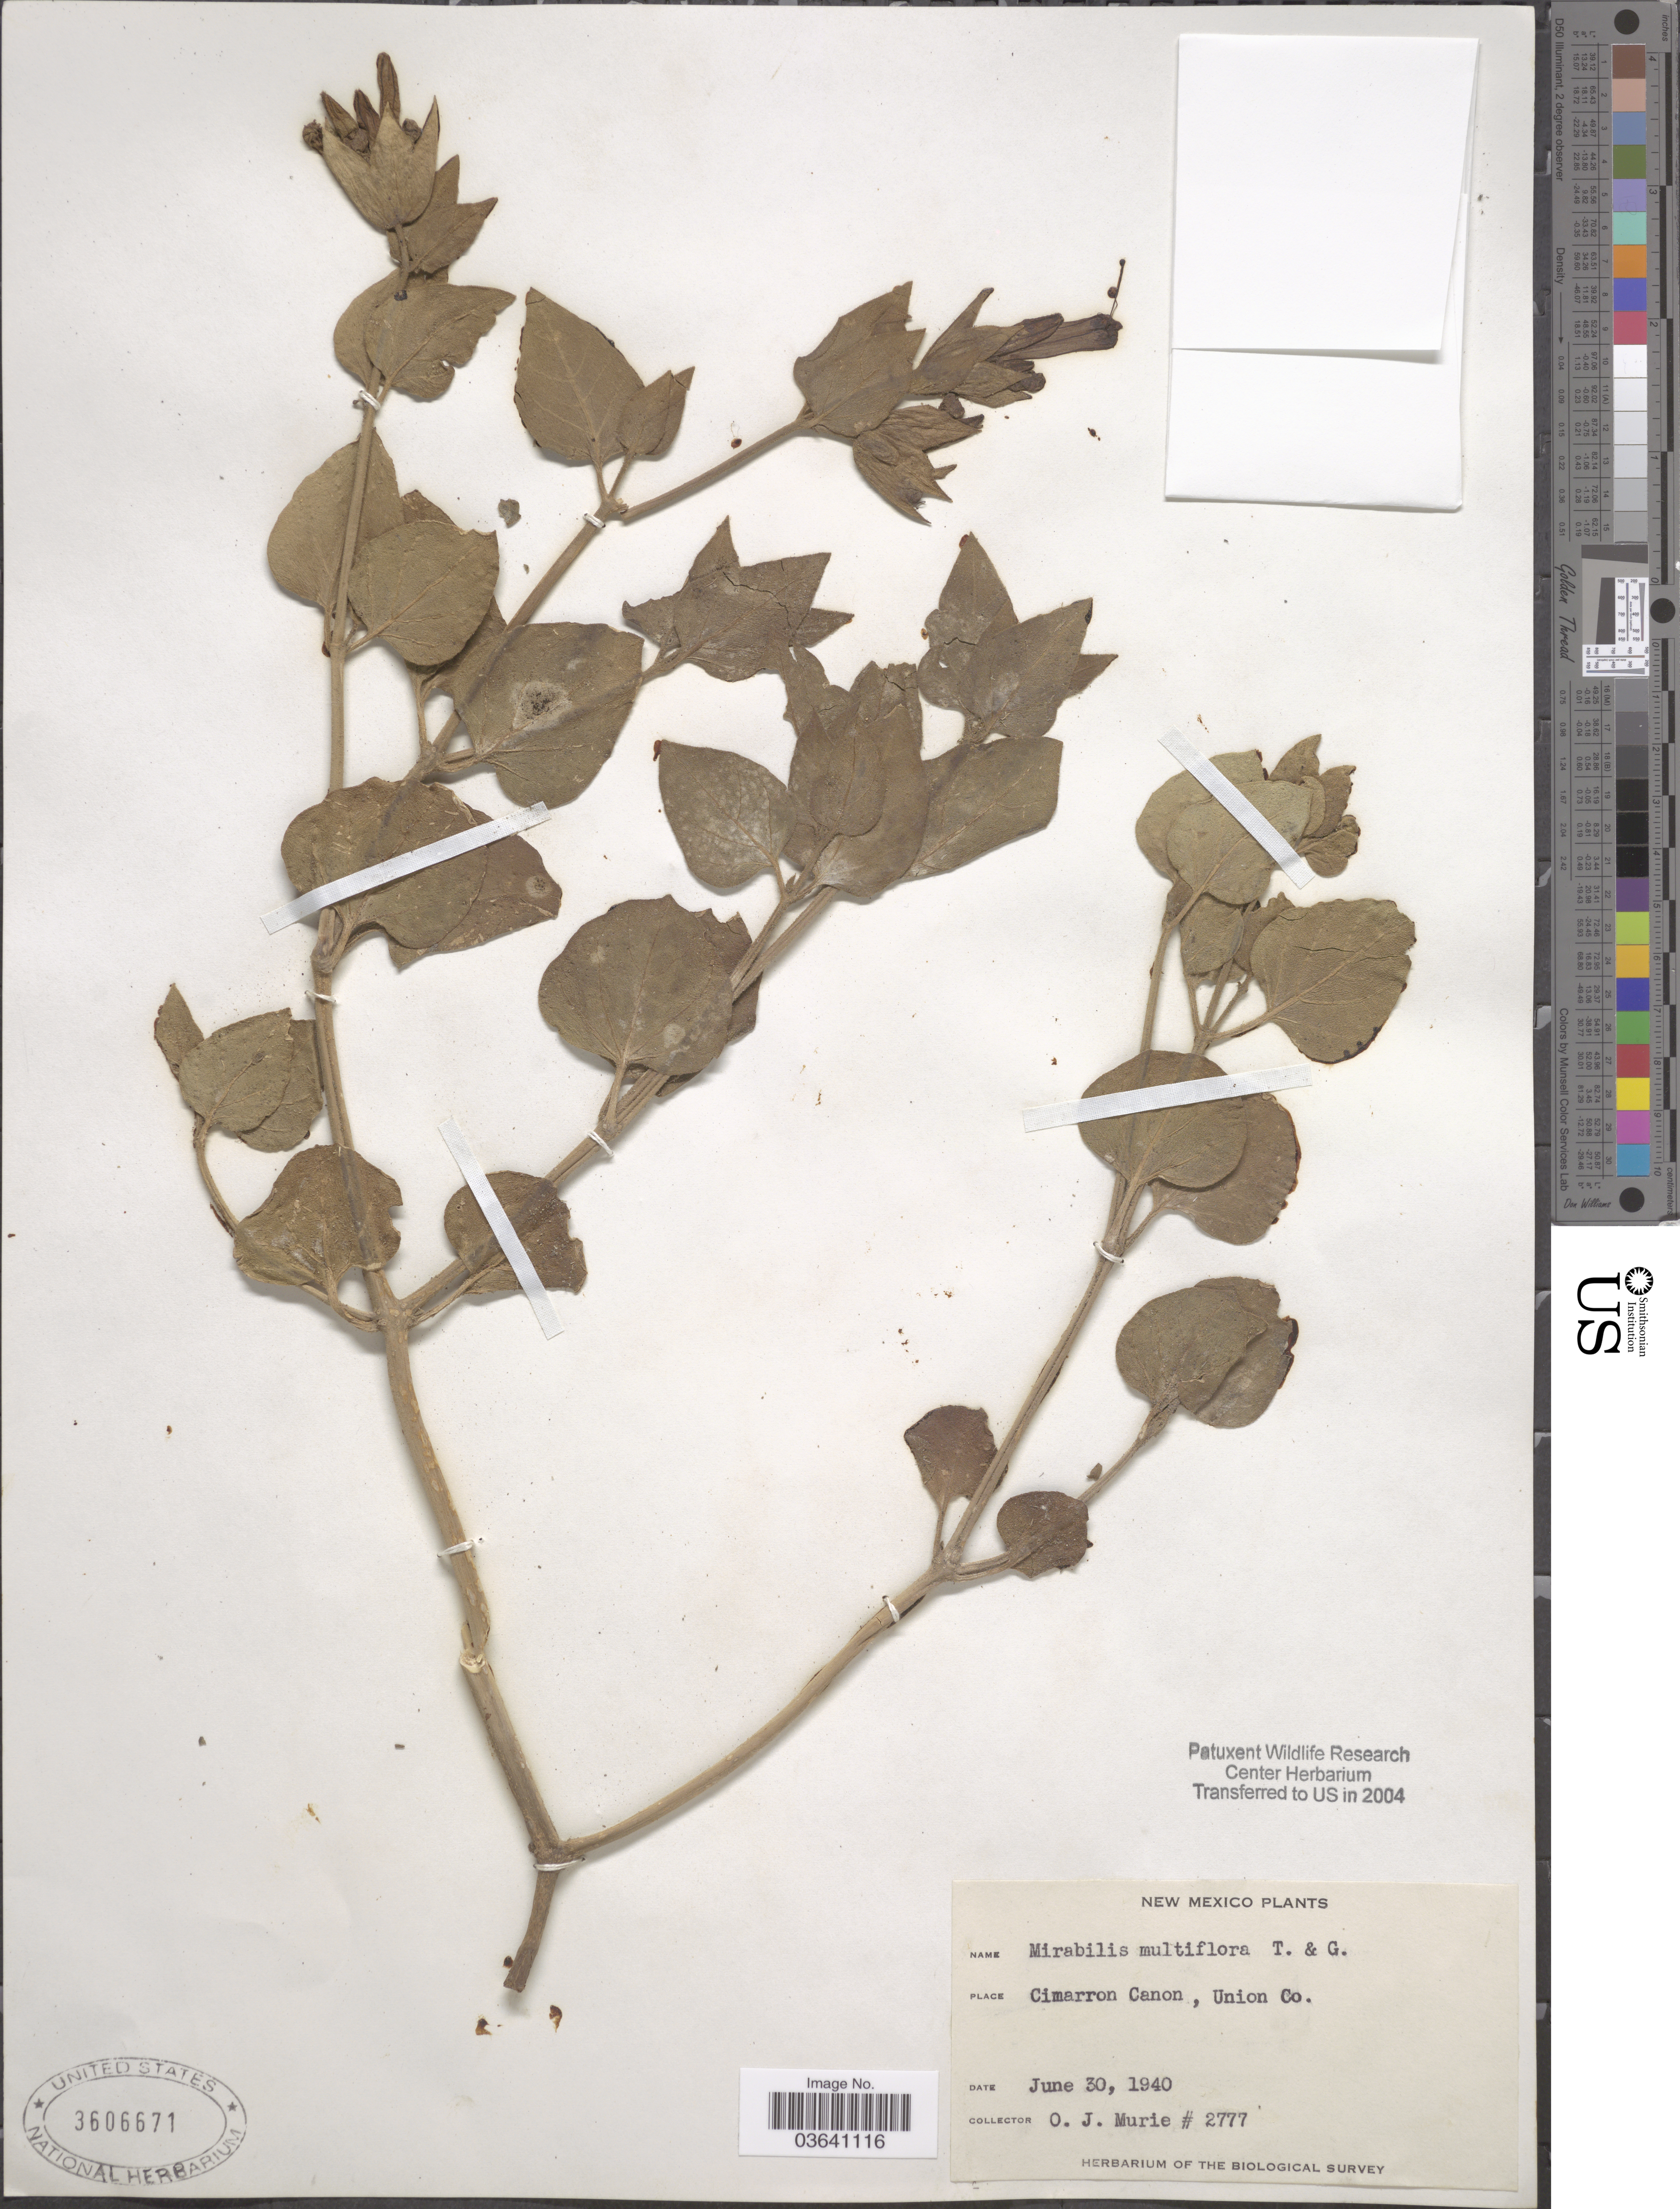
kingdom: Plantae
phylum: Tracheophyta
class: Magnoliopsida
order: Caryophyllales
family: Nyctaginaceae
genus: Mirabilis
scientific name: Mirabilis multiflora var. multiflora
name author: (Torr.) A. Gray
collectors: O. Murie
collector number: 2777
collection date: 1940-06-30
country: United States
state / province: New Mexico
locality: Cimarron Canon, Union Co.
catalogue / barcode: US 3606671